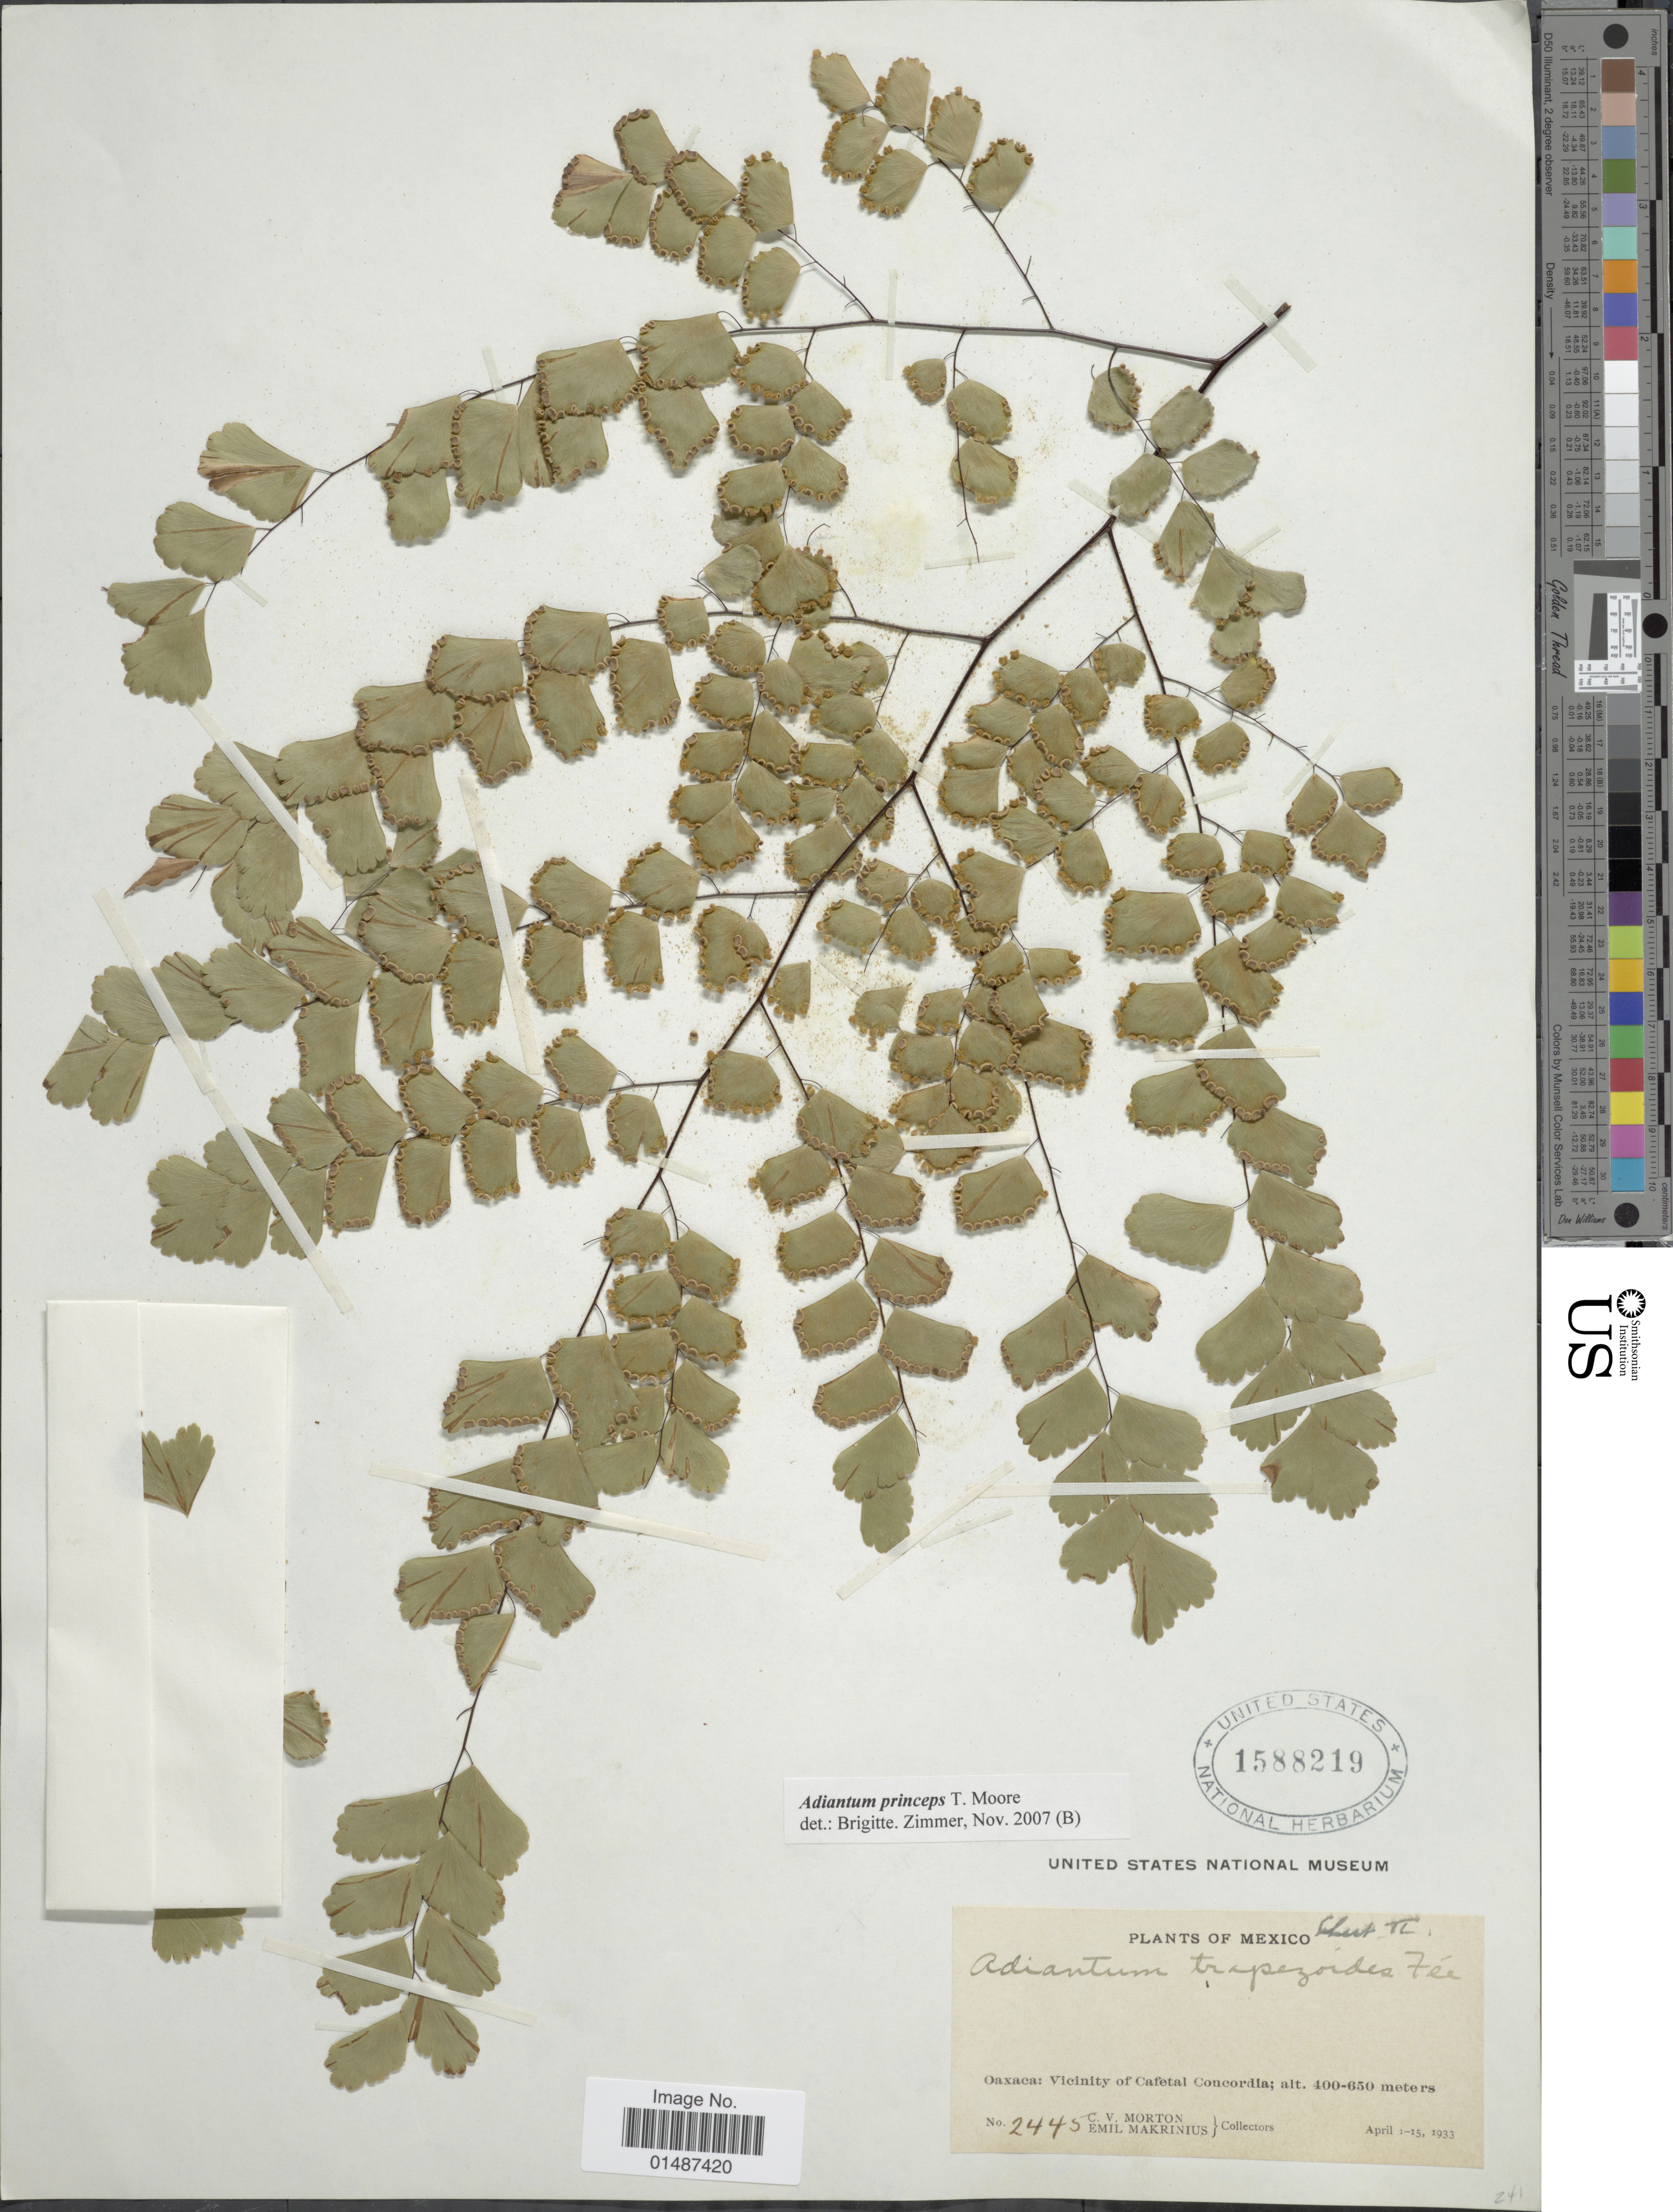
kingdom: Plantae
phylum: Tracheophyta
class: Polypodiopsida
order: Polypodiales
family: Pteridaceae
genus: Adiantum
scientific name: Adiantum amplum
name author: C. Presl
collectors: C. V. Morton & E. Makrinius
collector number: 2445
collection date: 1933-04-01/1933-04-15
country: Mexico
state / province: Oaxaca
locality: Vicinity of Cafetal Concordia.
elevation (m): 400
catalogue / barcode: US 1588219